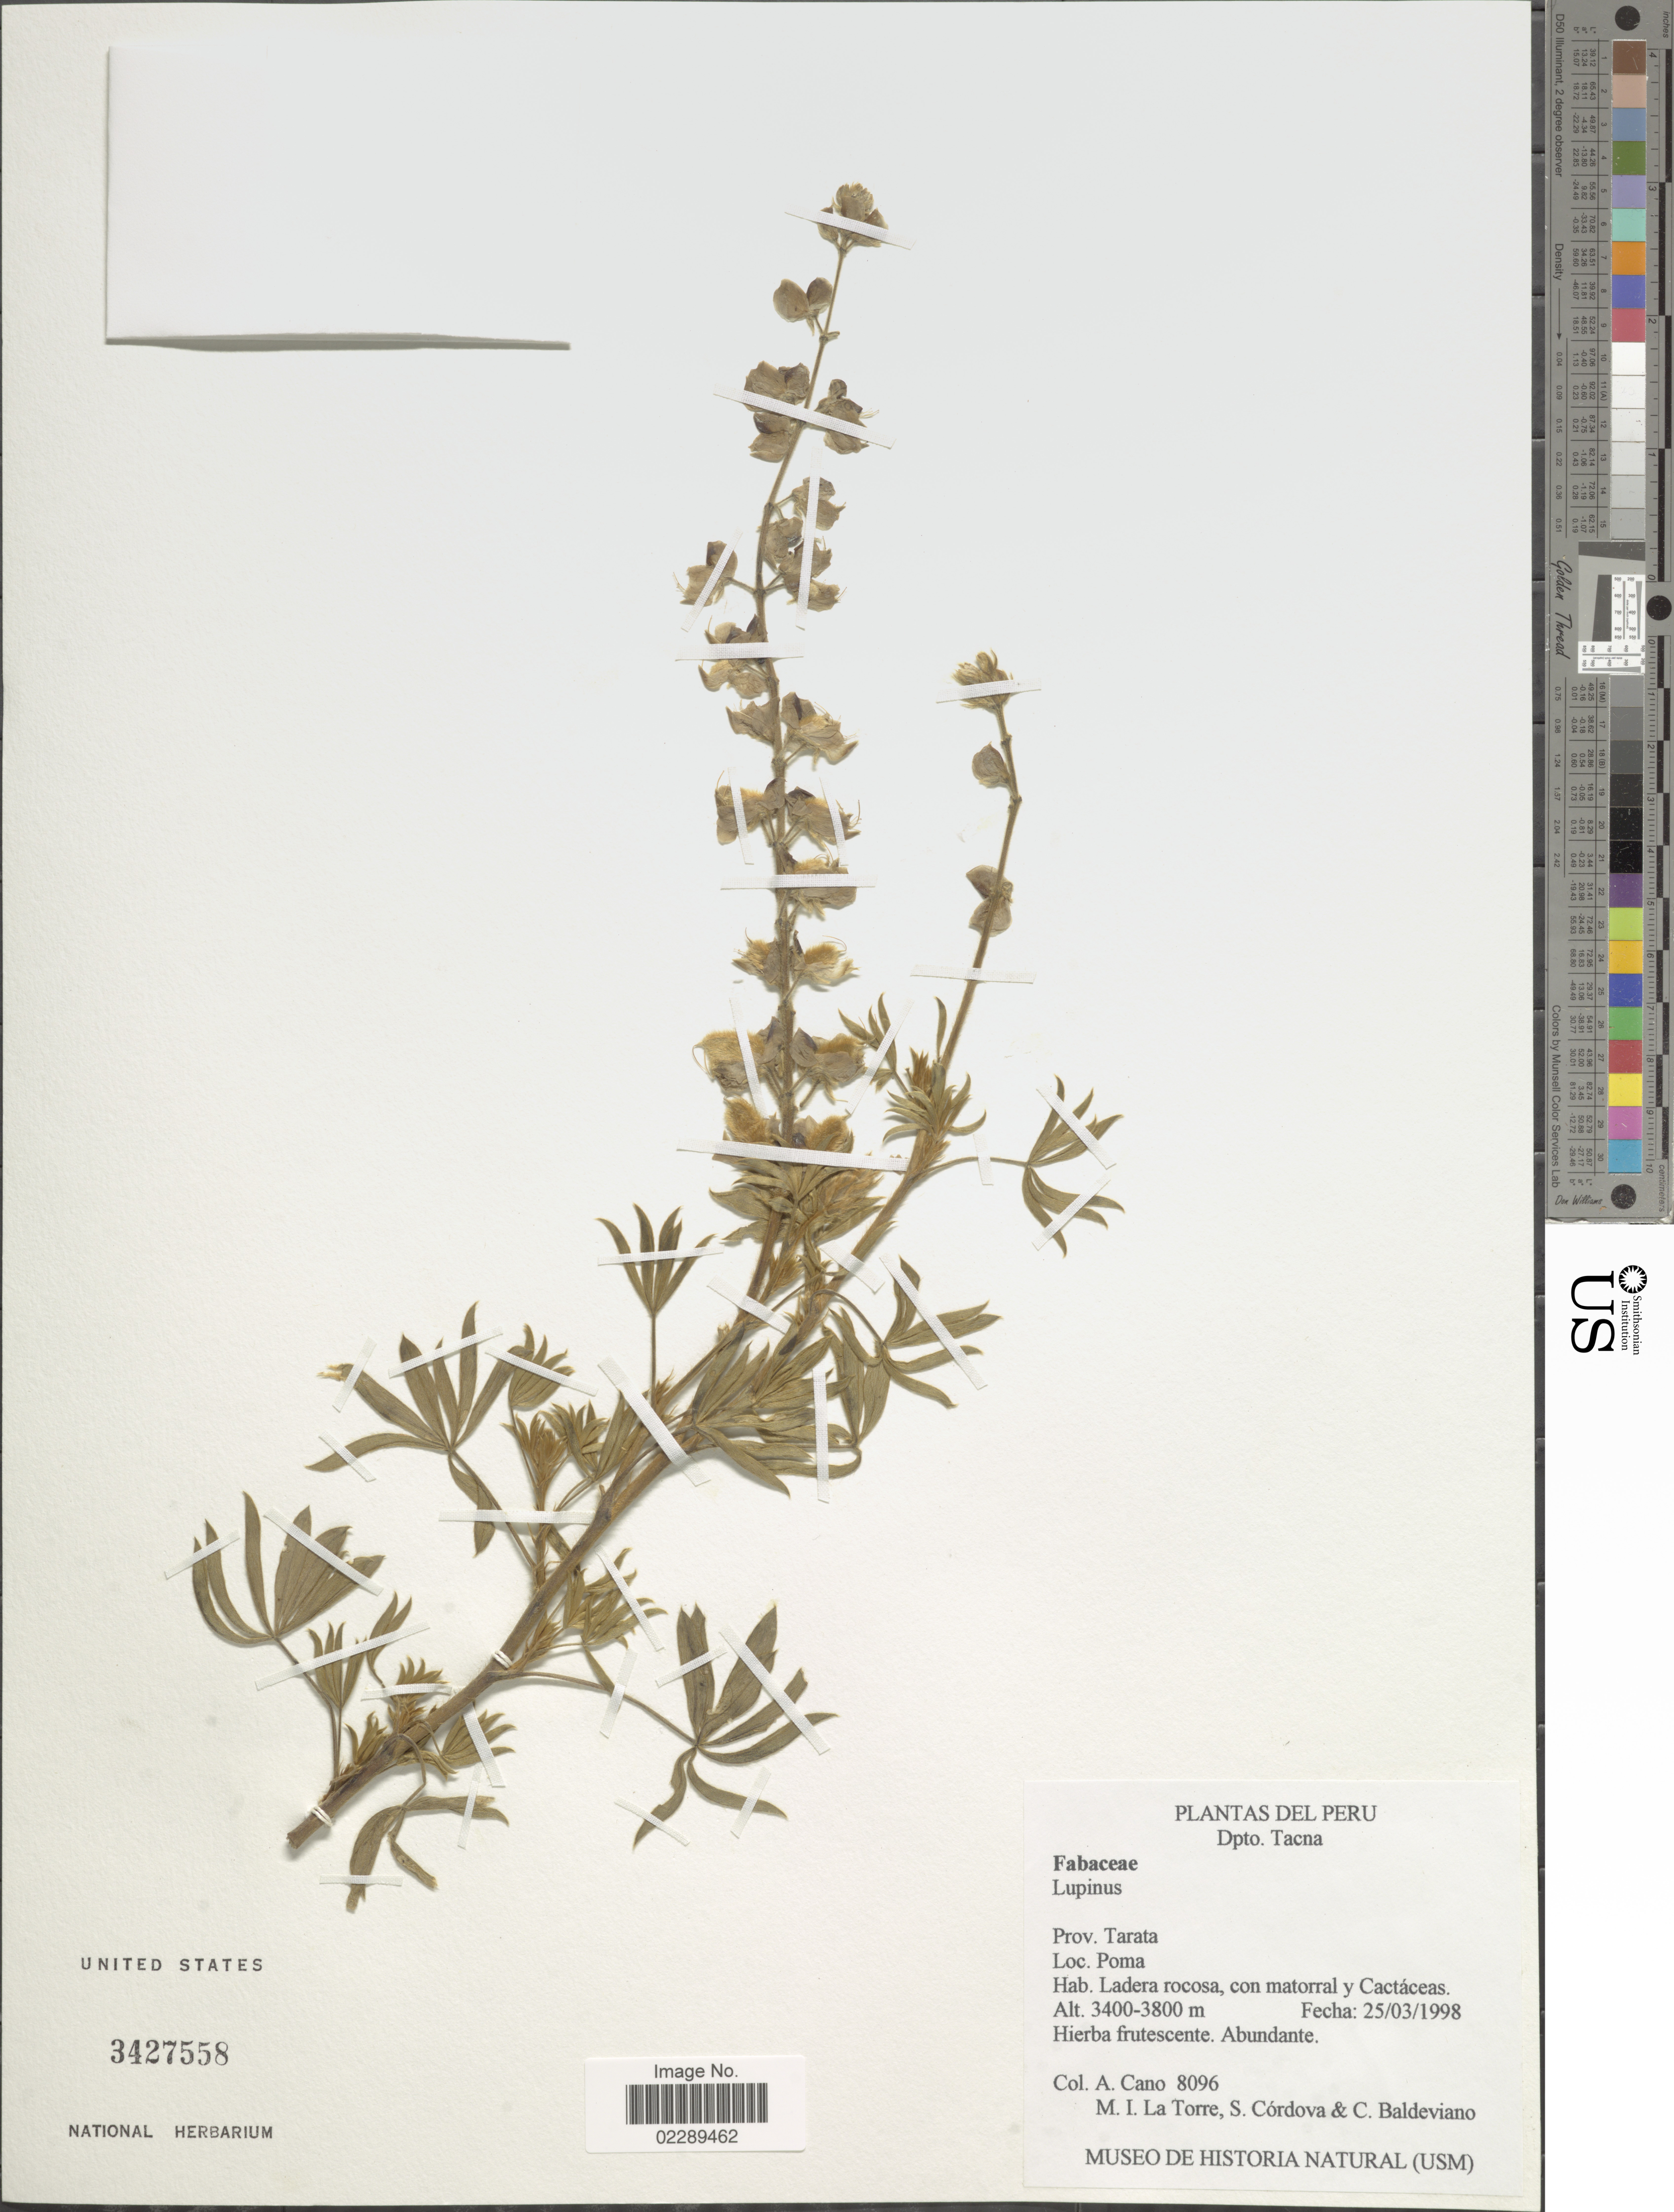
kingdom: Plantae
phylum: Tracheophyta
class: Magnoliopsida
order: Fabales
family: Fabaceae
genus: Lupinus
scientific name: Lupinus sp.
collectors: A. Cano, M. Torre, S. Cordova & C. Baldeviano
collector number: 8096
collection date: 1998-03-25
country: Peru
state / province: Tacna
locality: Dpto. Tacna. Prov. Tarata. Poma.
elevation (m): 3400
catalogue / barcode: US 3427558